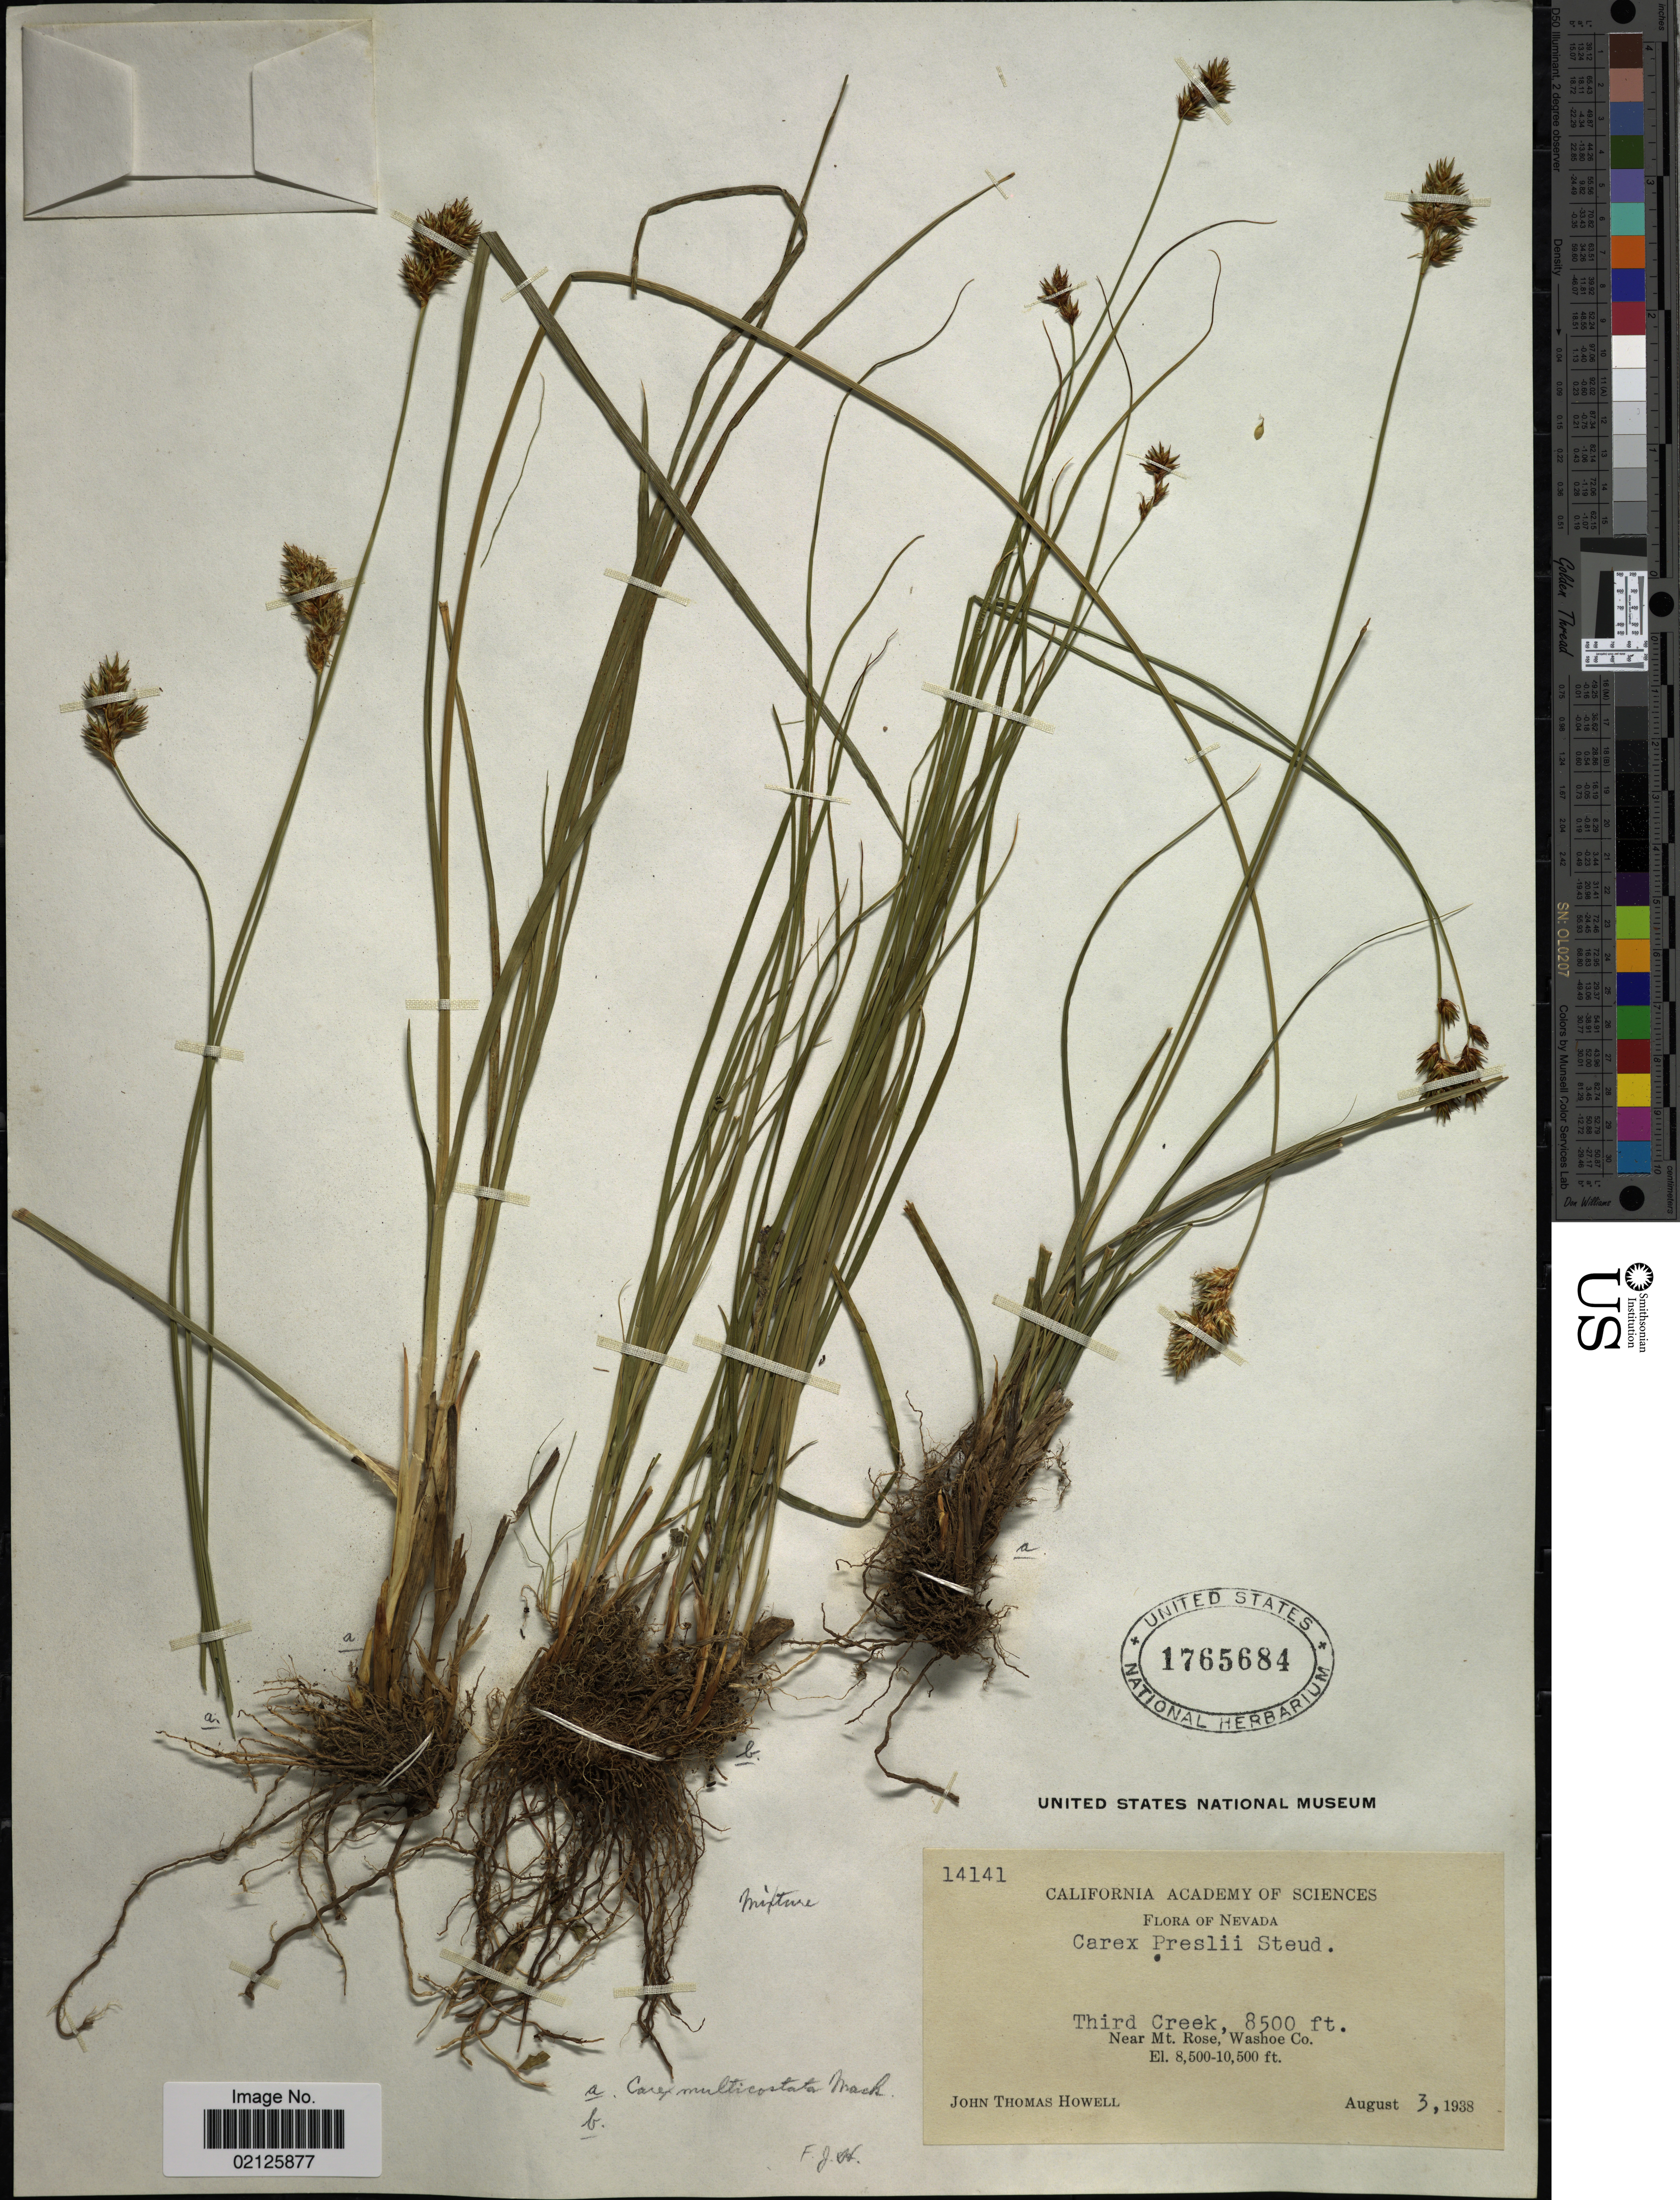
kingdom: Plantae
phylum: Tracheophyta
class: Liliopsida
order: Poales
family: Cyperaceae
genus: Carex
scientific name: Carex multicostata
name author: Mack.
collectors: J. T. Howell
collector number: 14141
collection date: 1938-08-03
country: United States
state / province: Nevada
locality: Third Creek, Near Mt. Rose, Washoe Co.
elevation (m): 2591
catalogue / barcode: US 1765684